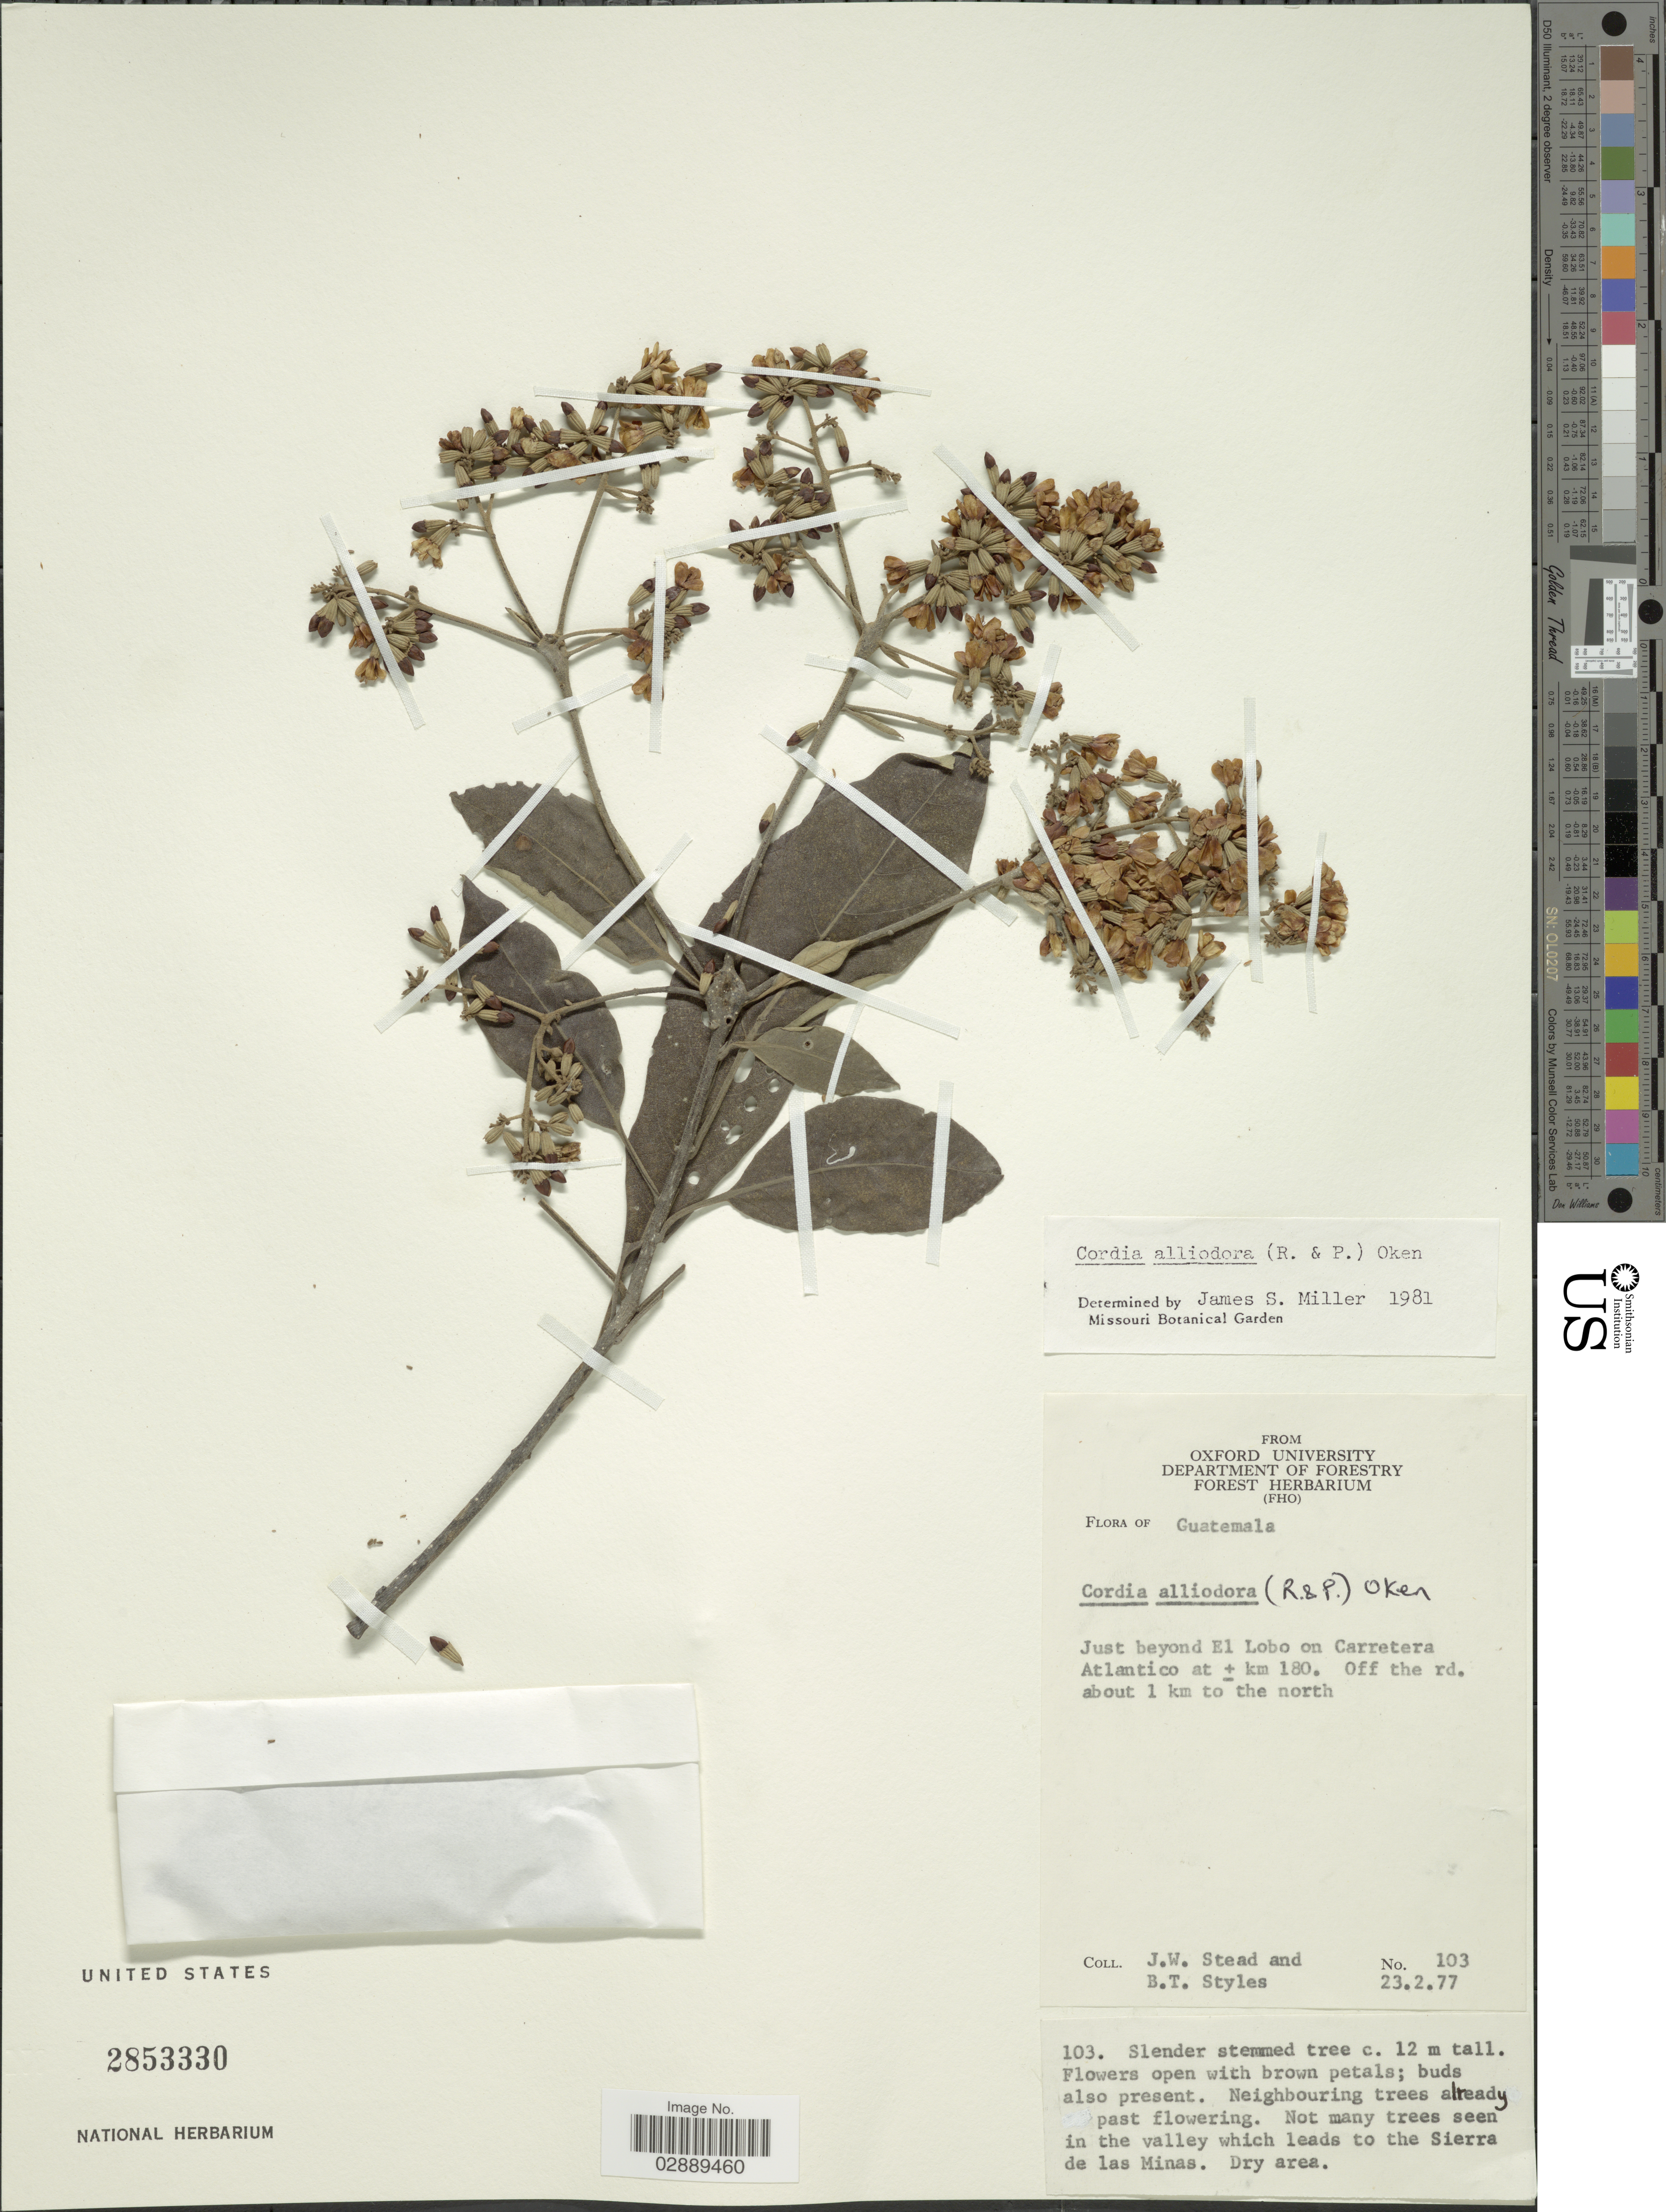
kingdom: Plantae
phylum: Tracheophyta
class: Magnoliopsida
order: Boraginales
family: Cordiaceae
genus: Cordia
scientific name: Cordia alliodora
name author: (Ruiz & Pav.) Oken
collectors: J. Stead & B. T. Styles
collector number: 103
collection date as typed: Transcribed d/m/y: 23/2/77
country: Guatemala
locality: Just beyond El Lobo on Carretera Atlantico at ± km 180. Off the rd. about 1 km to the north. Not many trees seen in the valley which leads to the Sierra de las Minas.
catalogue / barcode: US 2853330